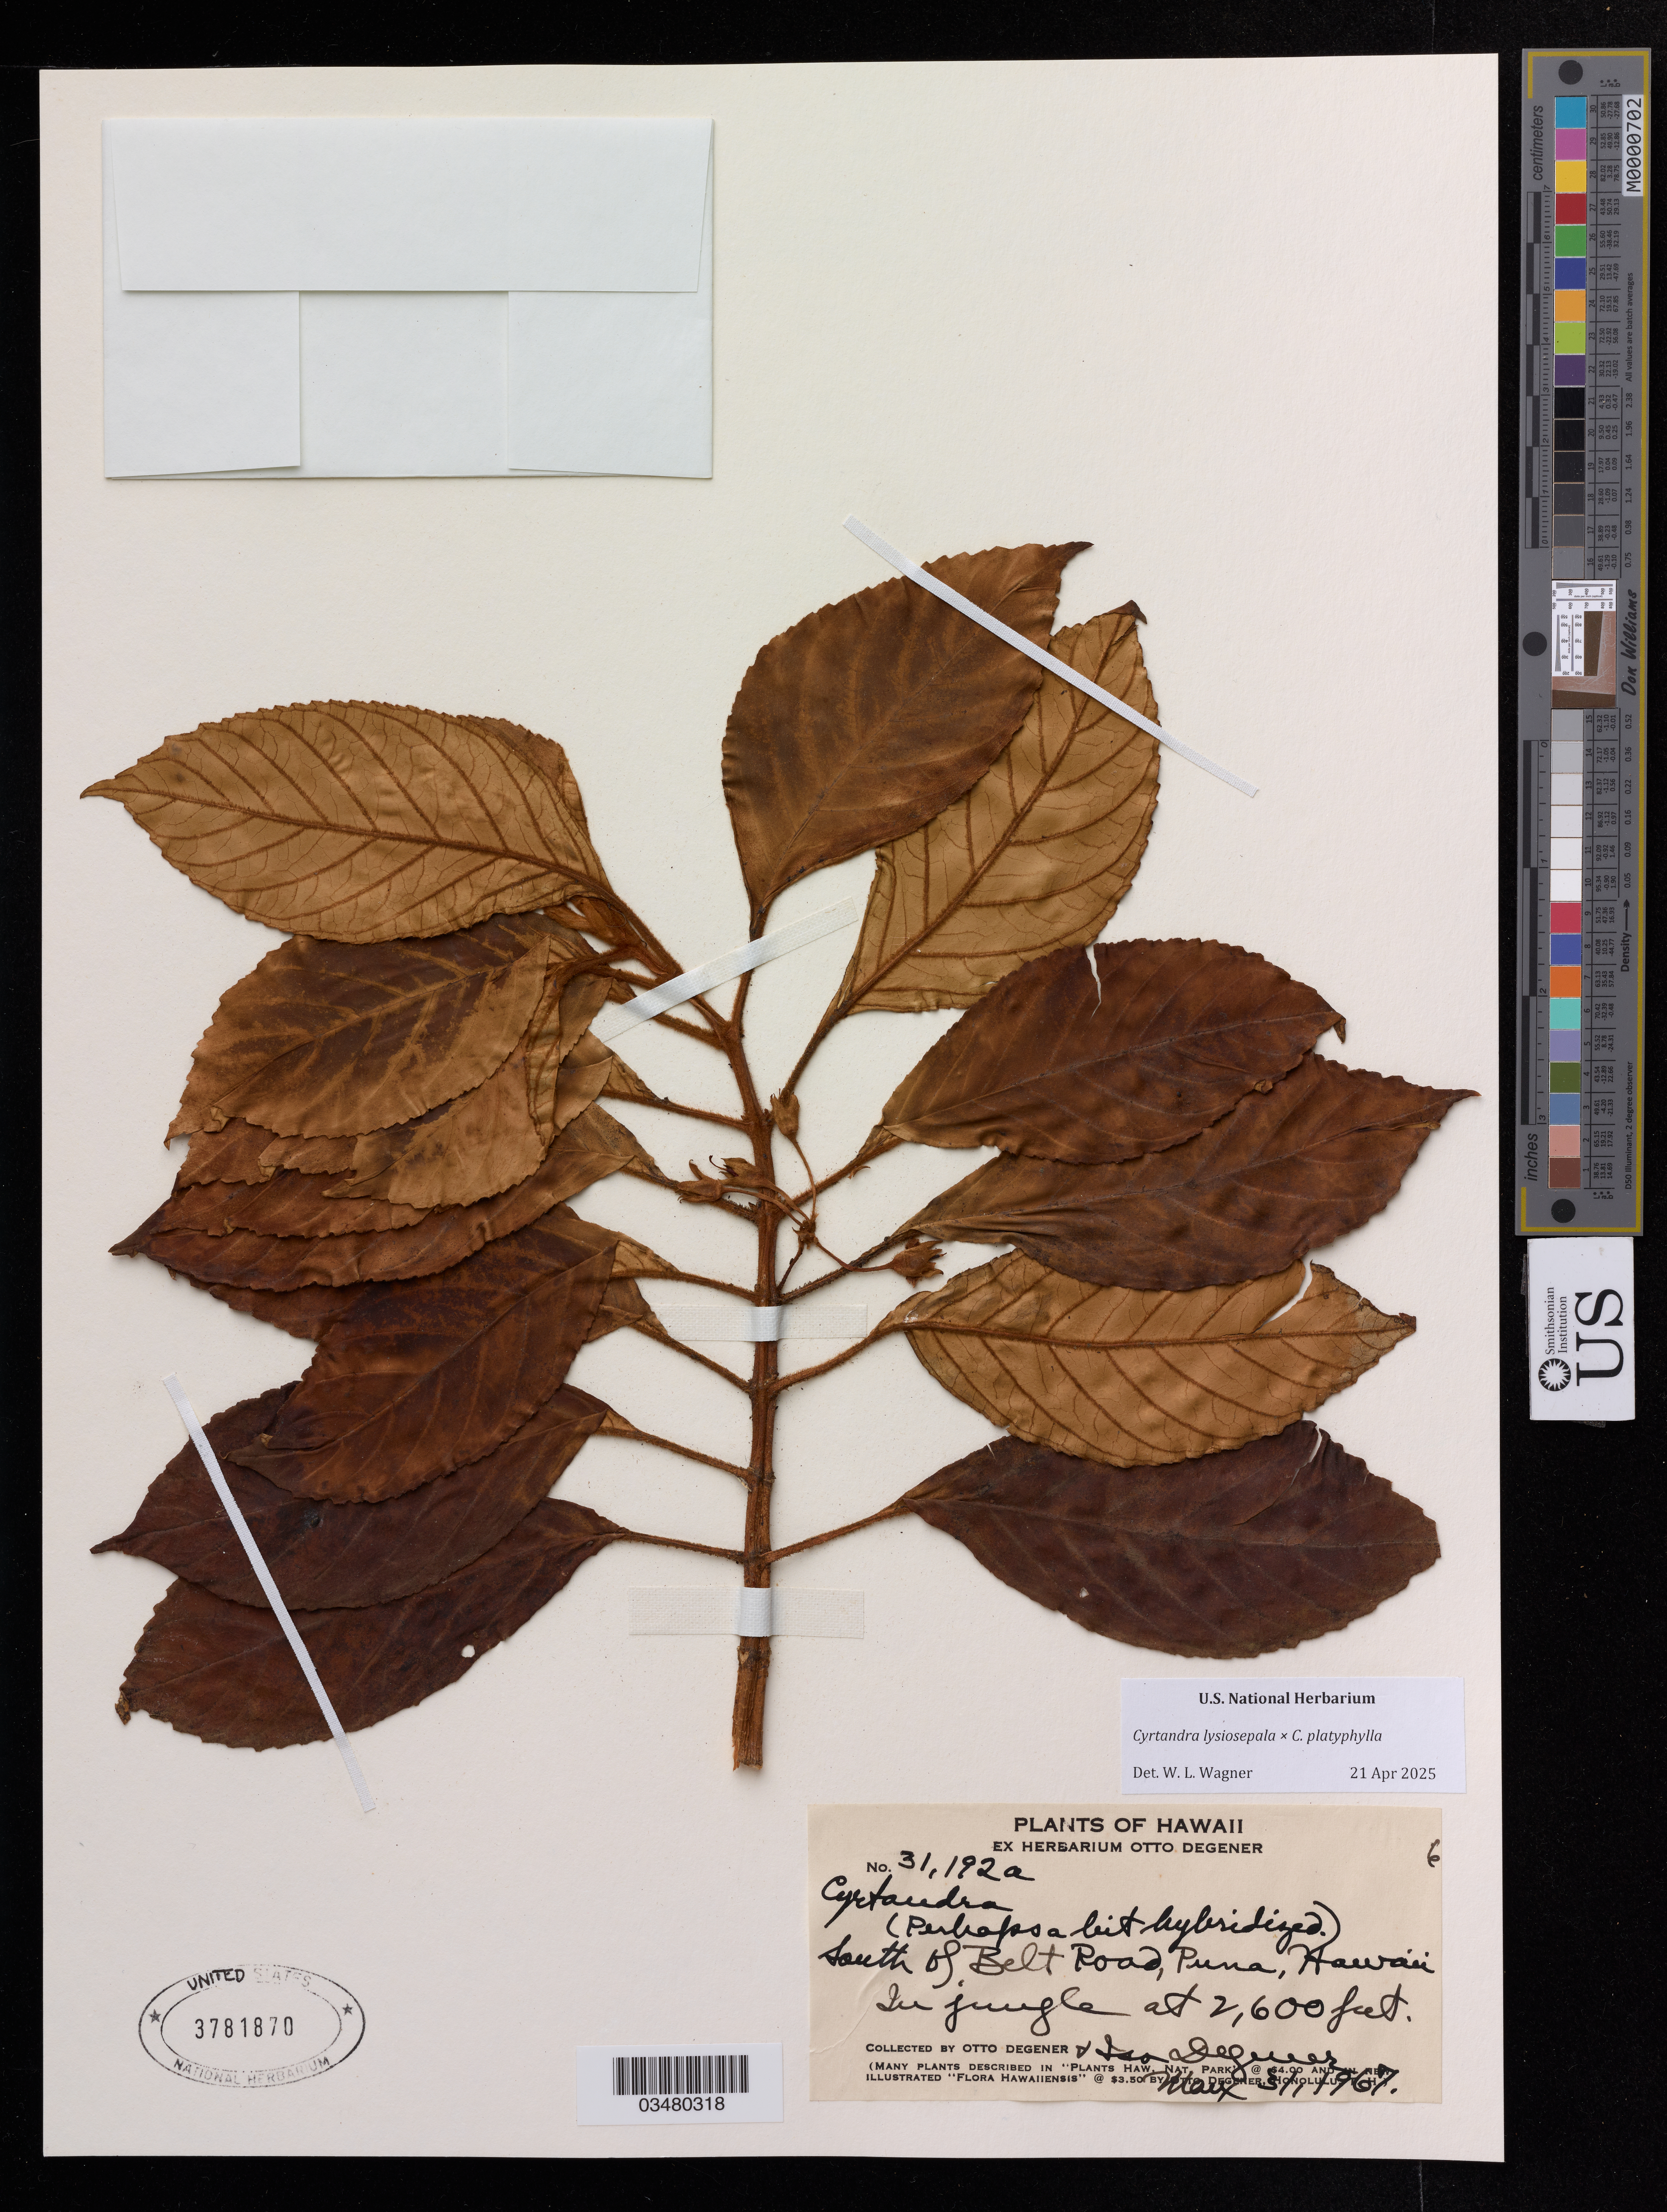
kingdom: Plantae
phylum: Tracheophyta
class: Magnoliopsida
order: Lamiales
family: Gesneriaceae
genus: Cyrtandra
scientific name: Cyrtandra lysiosepala x C. platyphylla A. Gray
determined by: Wagner, W. L., (BOT), Smithsonian Institution - National Museum of Natural History (UNITED STATES)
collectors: O. Degener & I. Degener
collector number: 31192a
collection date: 1967-05-31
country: United States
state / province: Hawaii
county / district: Hawaii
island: Hawaii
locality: South of Belt Road, Puna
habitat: Jungle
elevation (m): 792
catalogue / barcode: US 3781870